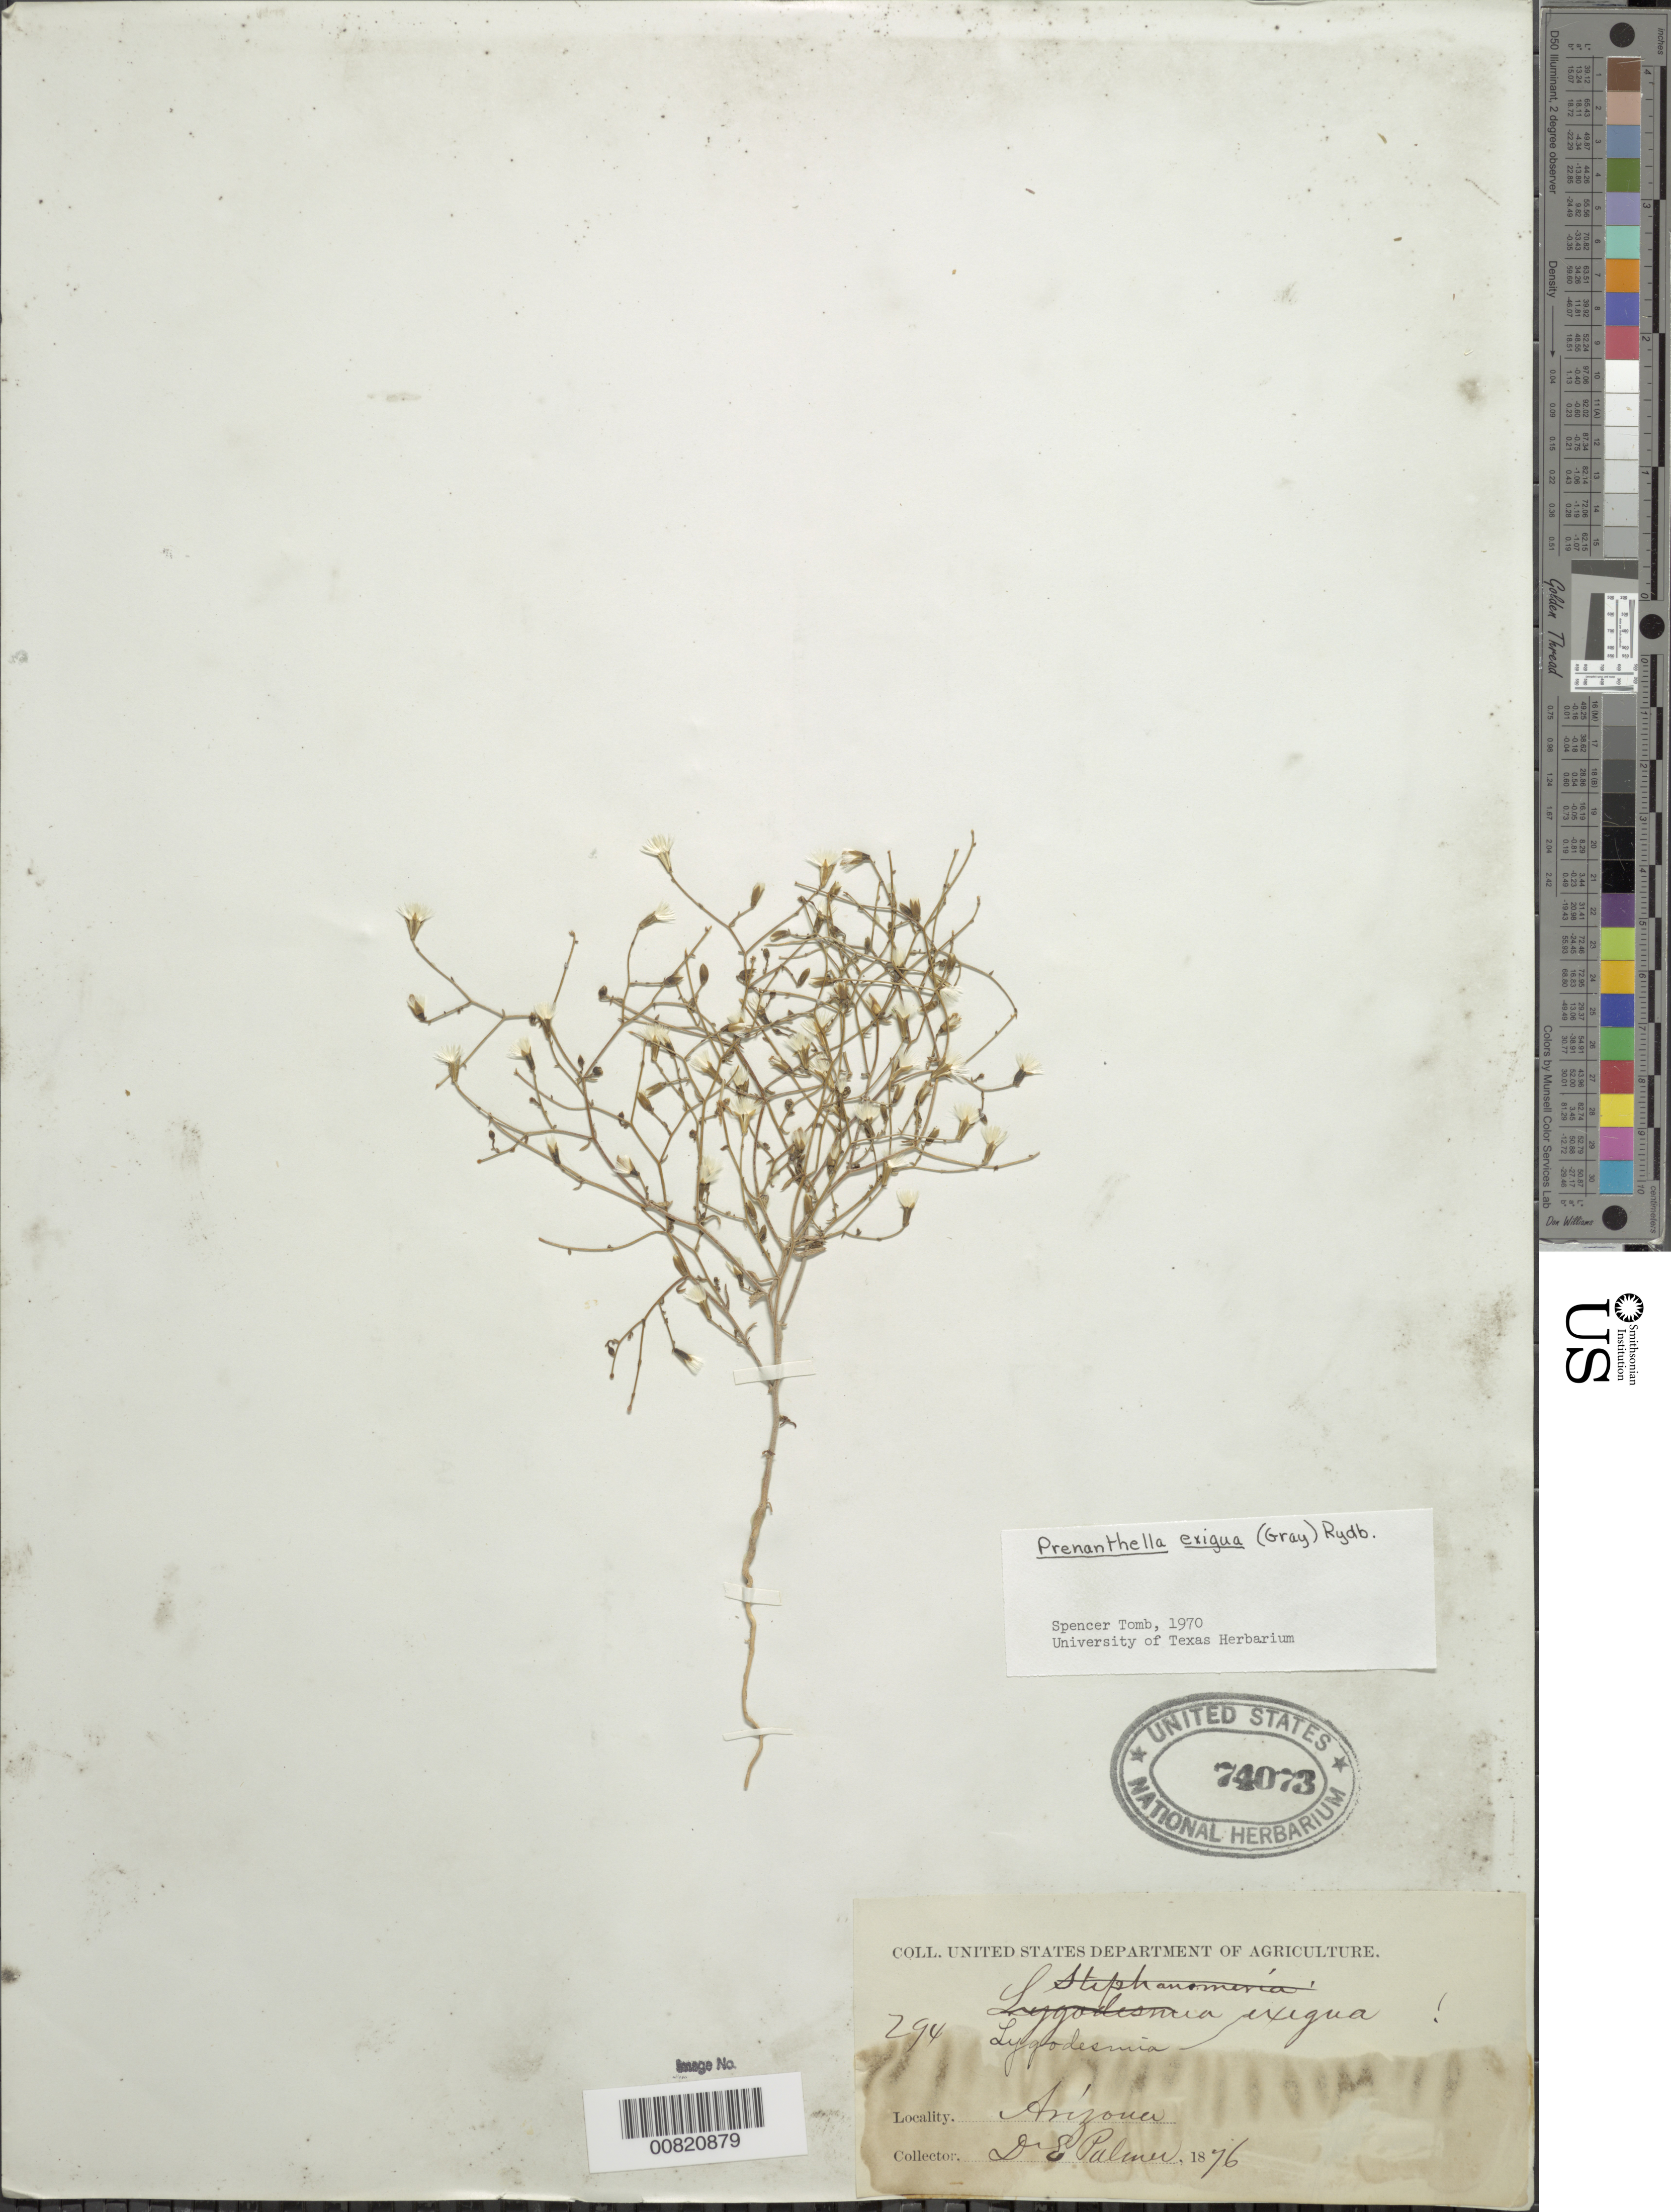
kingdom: Plantae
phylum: Tracheophyta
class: Magnoliopsida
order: Asterales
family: Asteraceae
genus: Prenanthella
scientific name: Prenanthella exigua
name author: (A. Gray) Rydb.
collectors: E. Palmer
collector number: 294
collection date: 1876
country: United States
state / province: Arizona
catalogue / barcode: US 74073